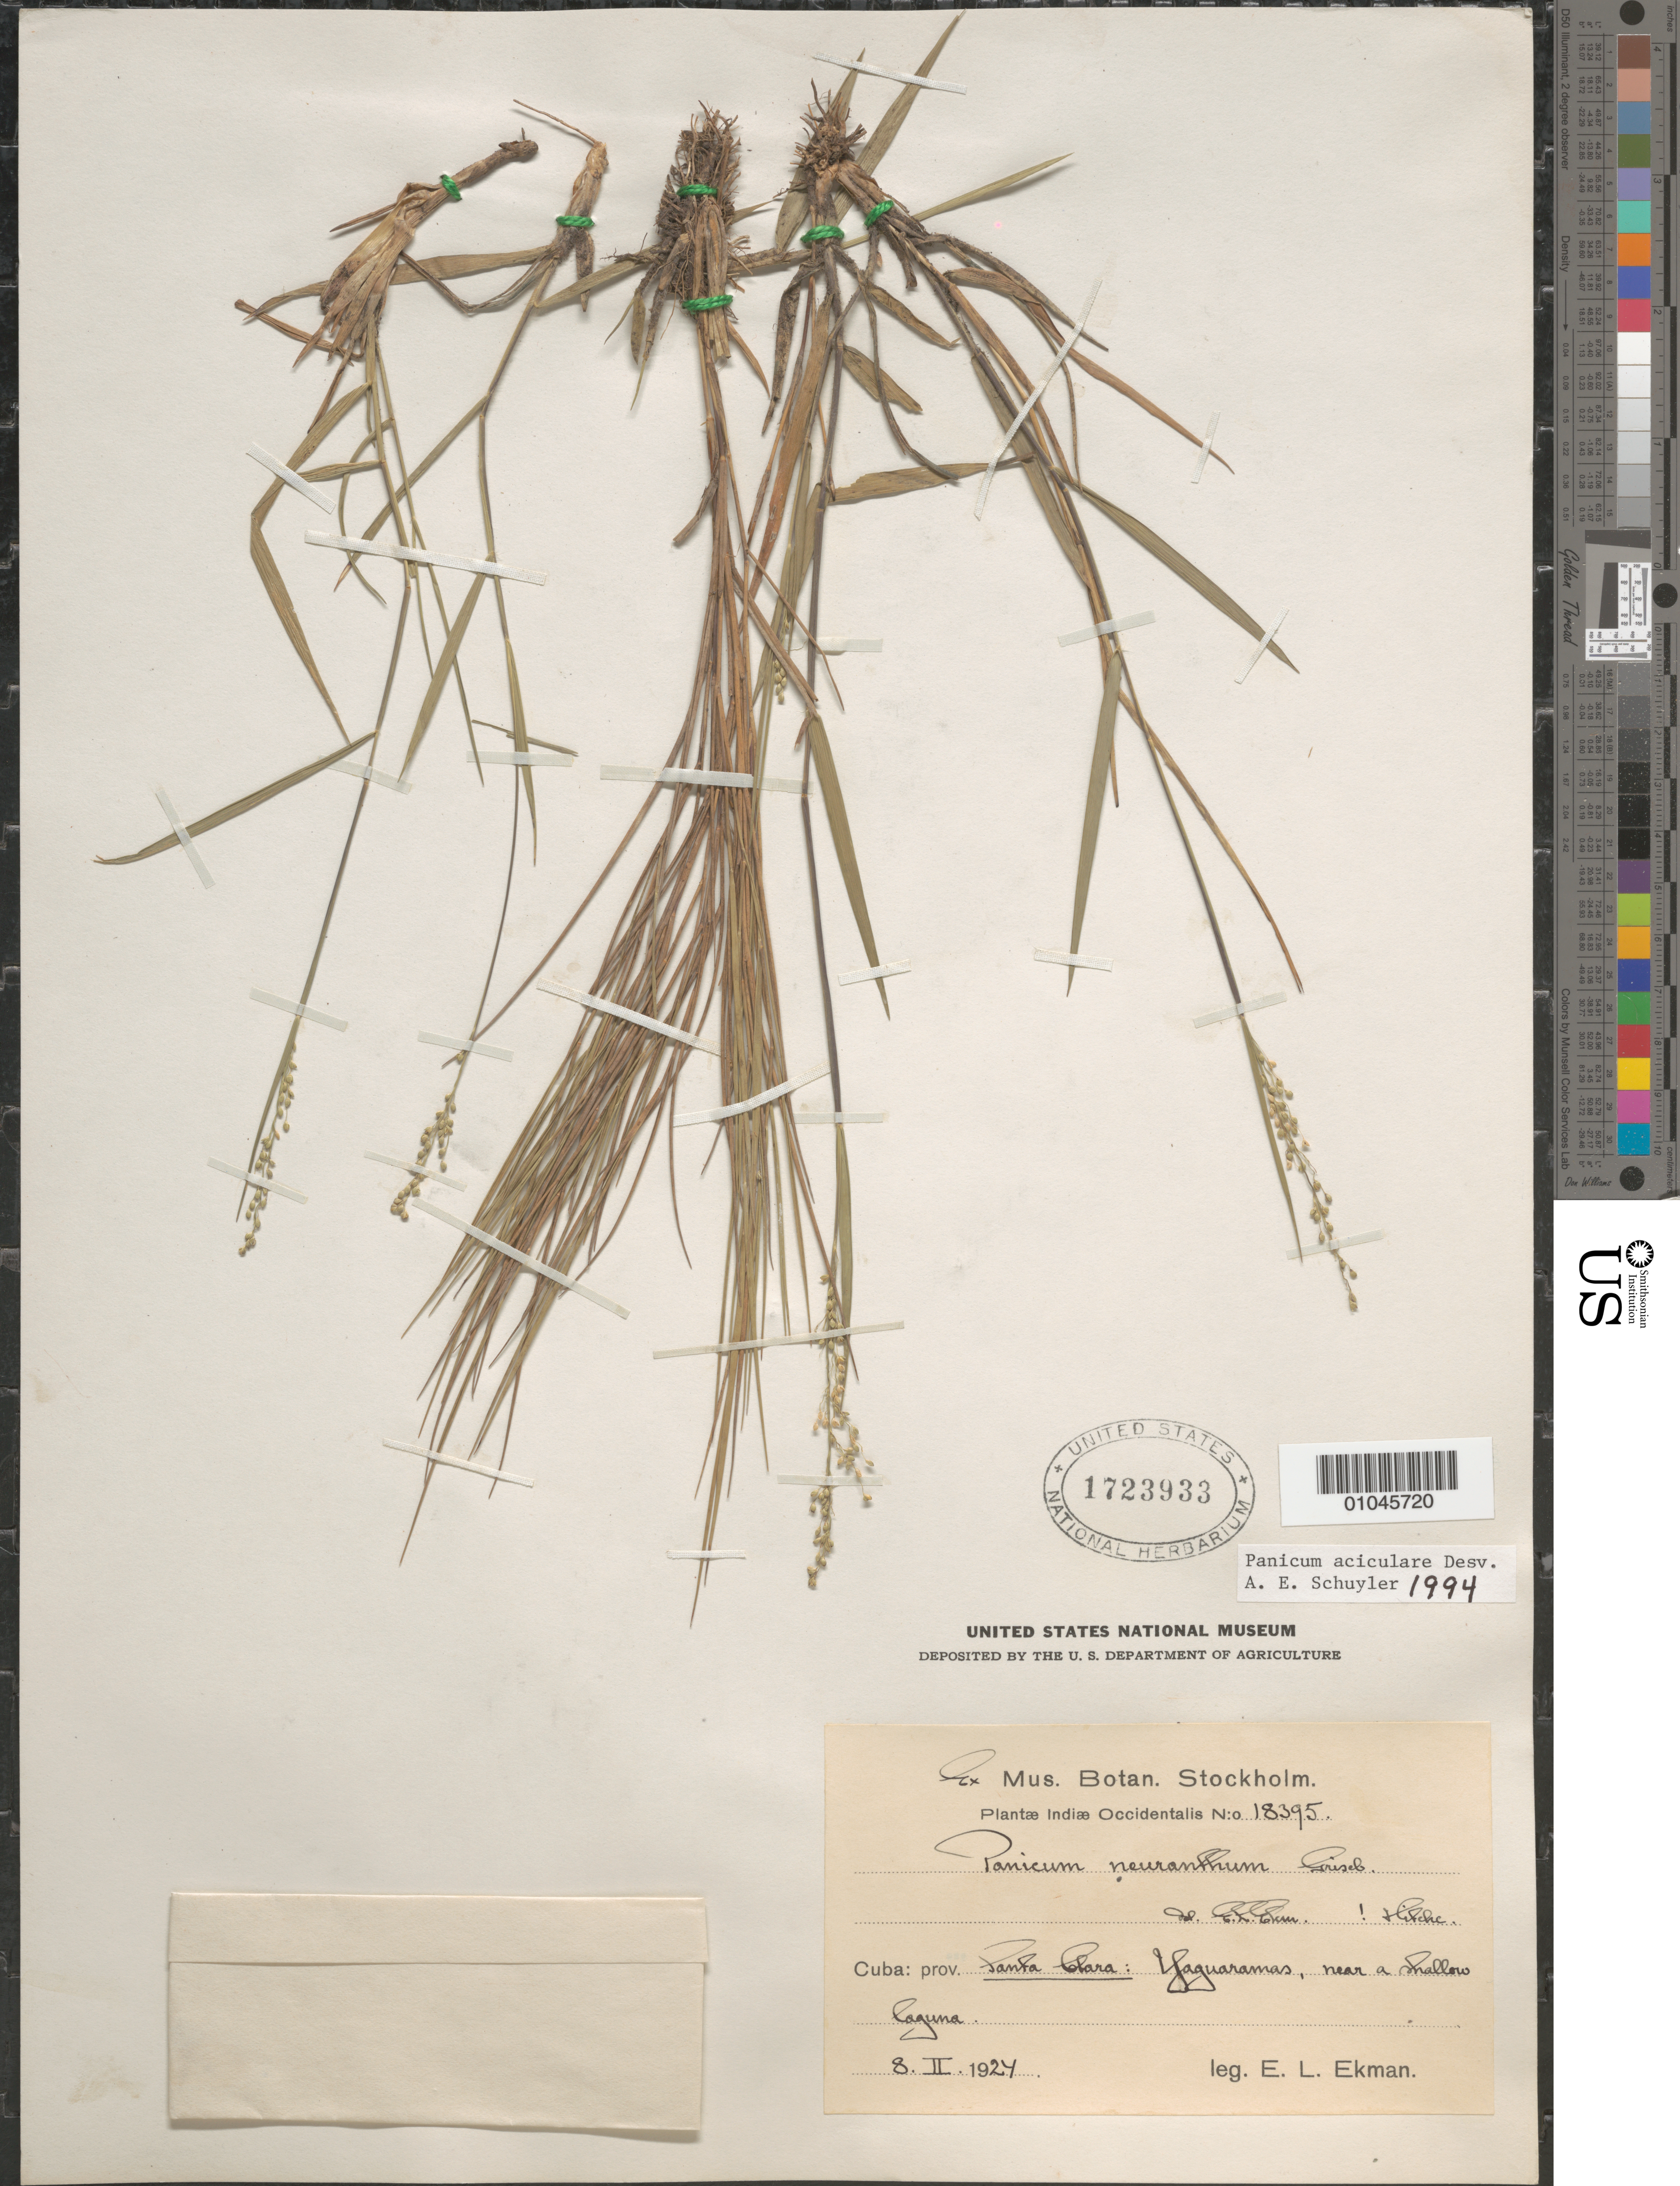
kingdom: Plantae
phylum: Tracheophyta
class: Liliopsida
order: Poales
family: Poaceae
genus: Panicum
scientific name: Panicum aciculare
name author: Desv. ex Poir.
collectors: E. L. Ekman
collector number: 18395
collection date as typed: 08 Feb 1924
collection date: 1924-02-08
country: Cuba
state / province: Villa Clara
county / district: Santa Clara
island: Cuba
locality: Yaguaramas, near a shallow laguna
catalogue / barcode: US 1723933